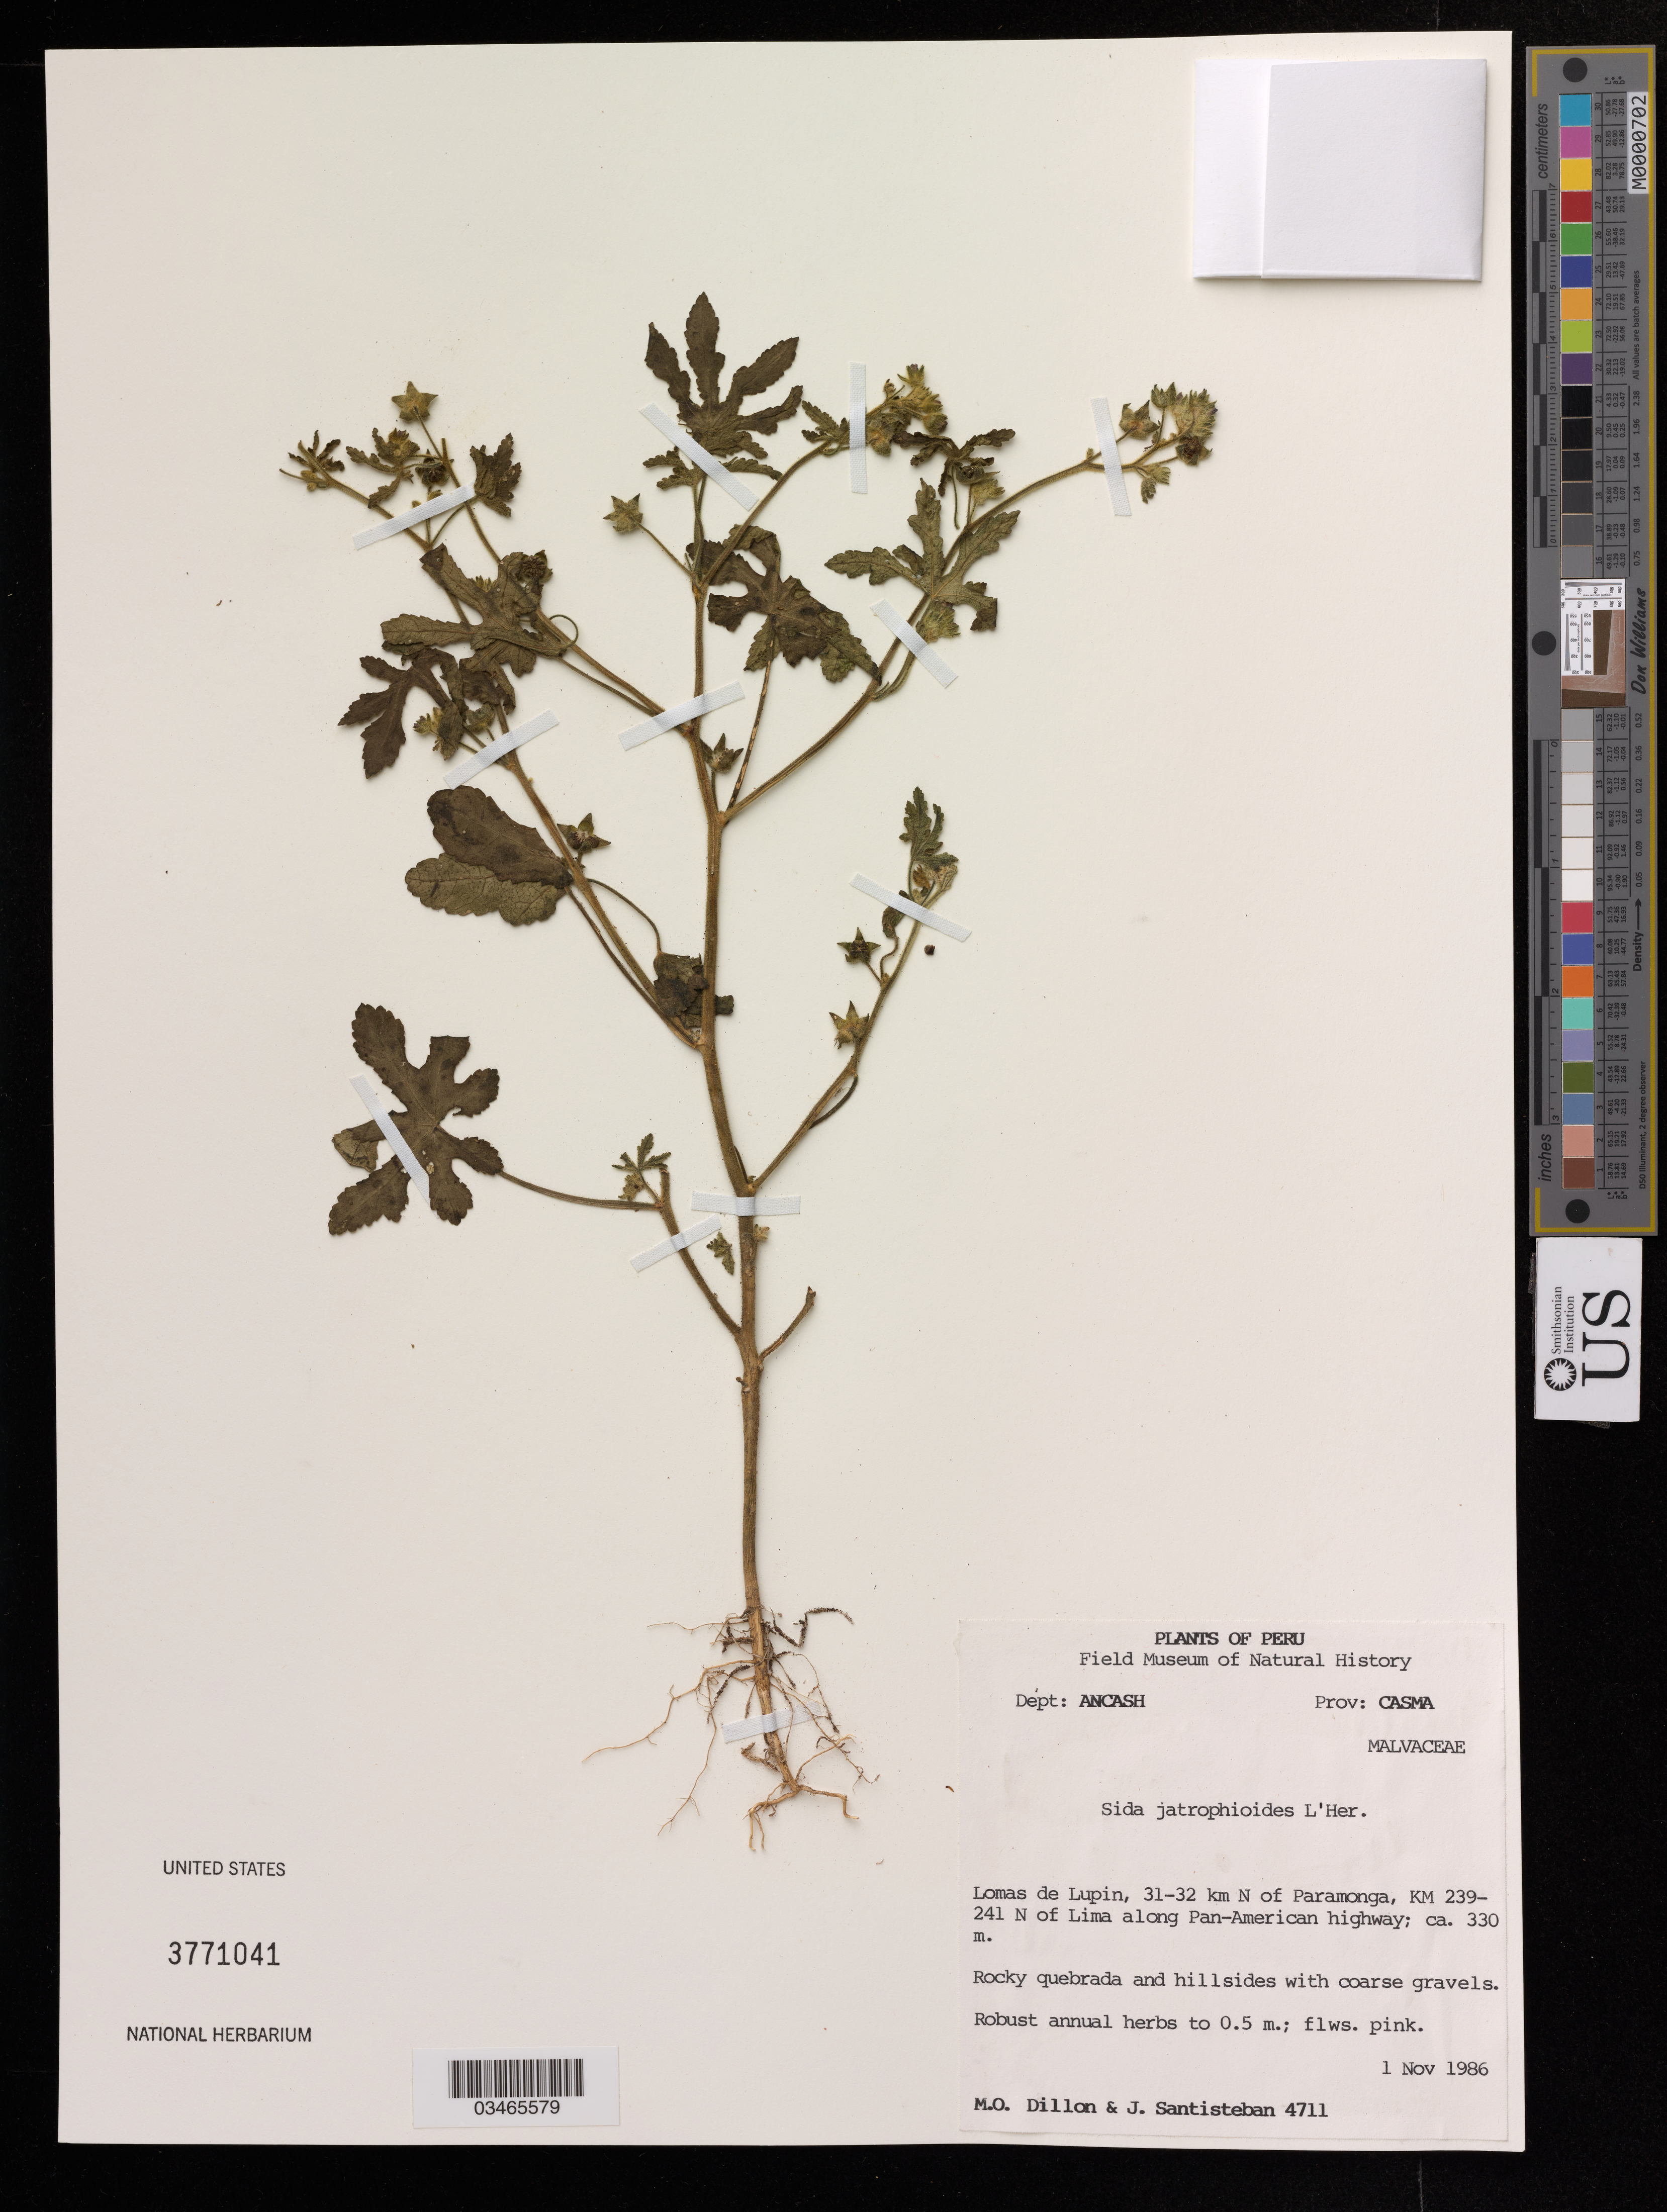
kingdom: Plantae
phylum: Tracheophyta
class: Magnoliopsida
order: Malvales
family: Malvaceae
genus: Sida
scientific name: Sida jatrophoides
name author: L'Hér.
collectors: M. O. Dillon & J. Santisteban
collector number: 4711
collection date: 1986-11-01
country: Peru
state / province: Ancash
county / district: Casma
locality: Lomas de Lupin, 31-32 KM N of Paramonga, KM 239-241 N of Lima along Pan-American Highway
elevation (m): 330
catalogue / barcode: US 3771041